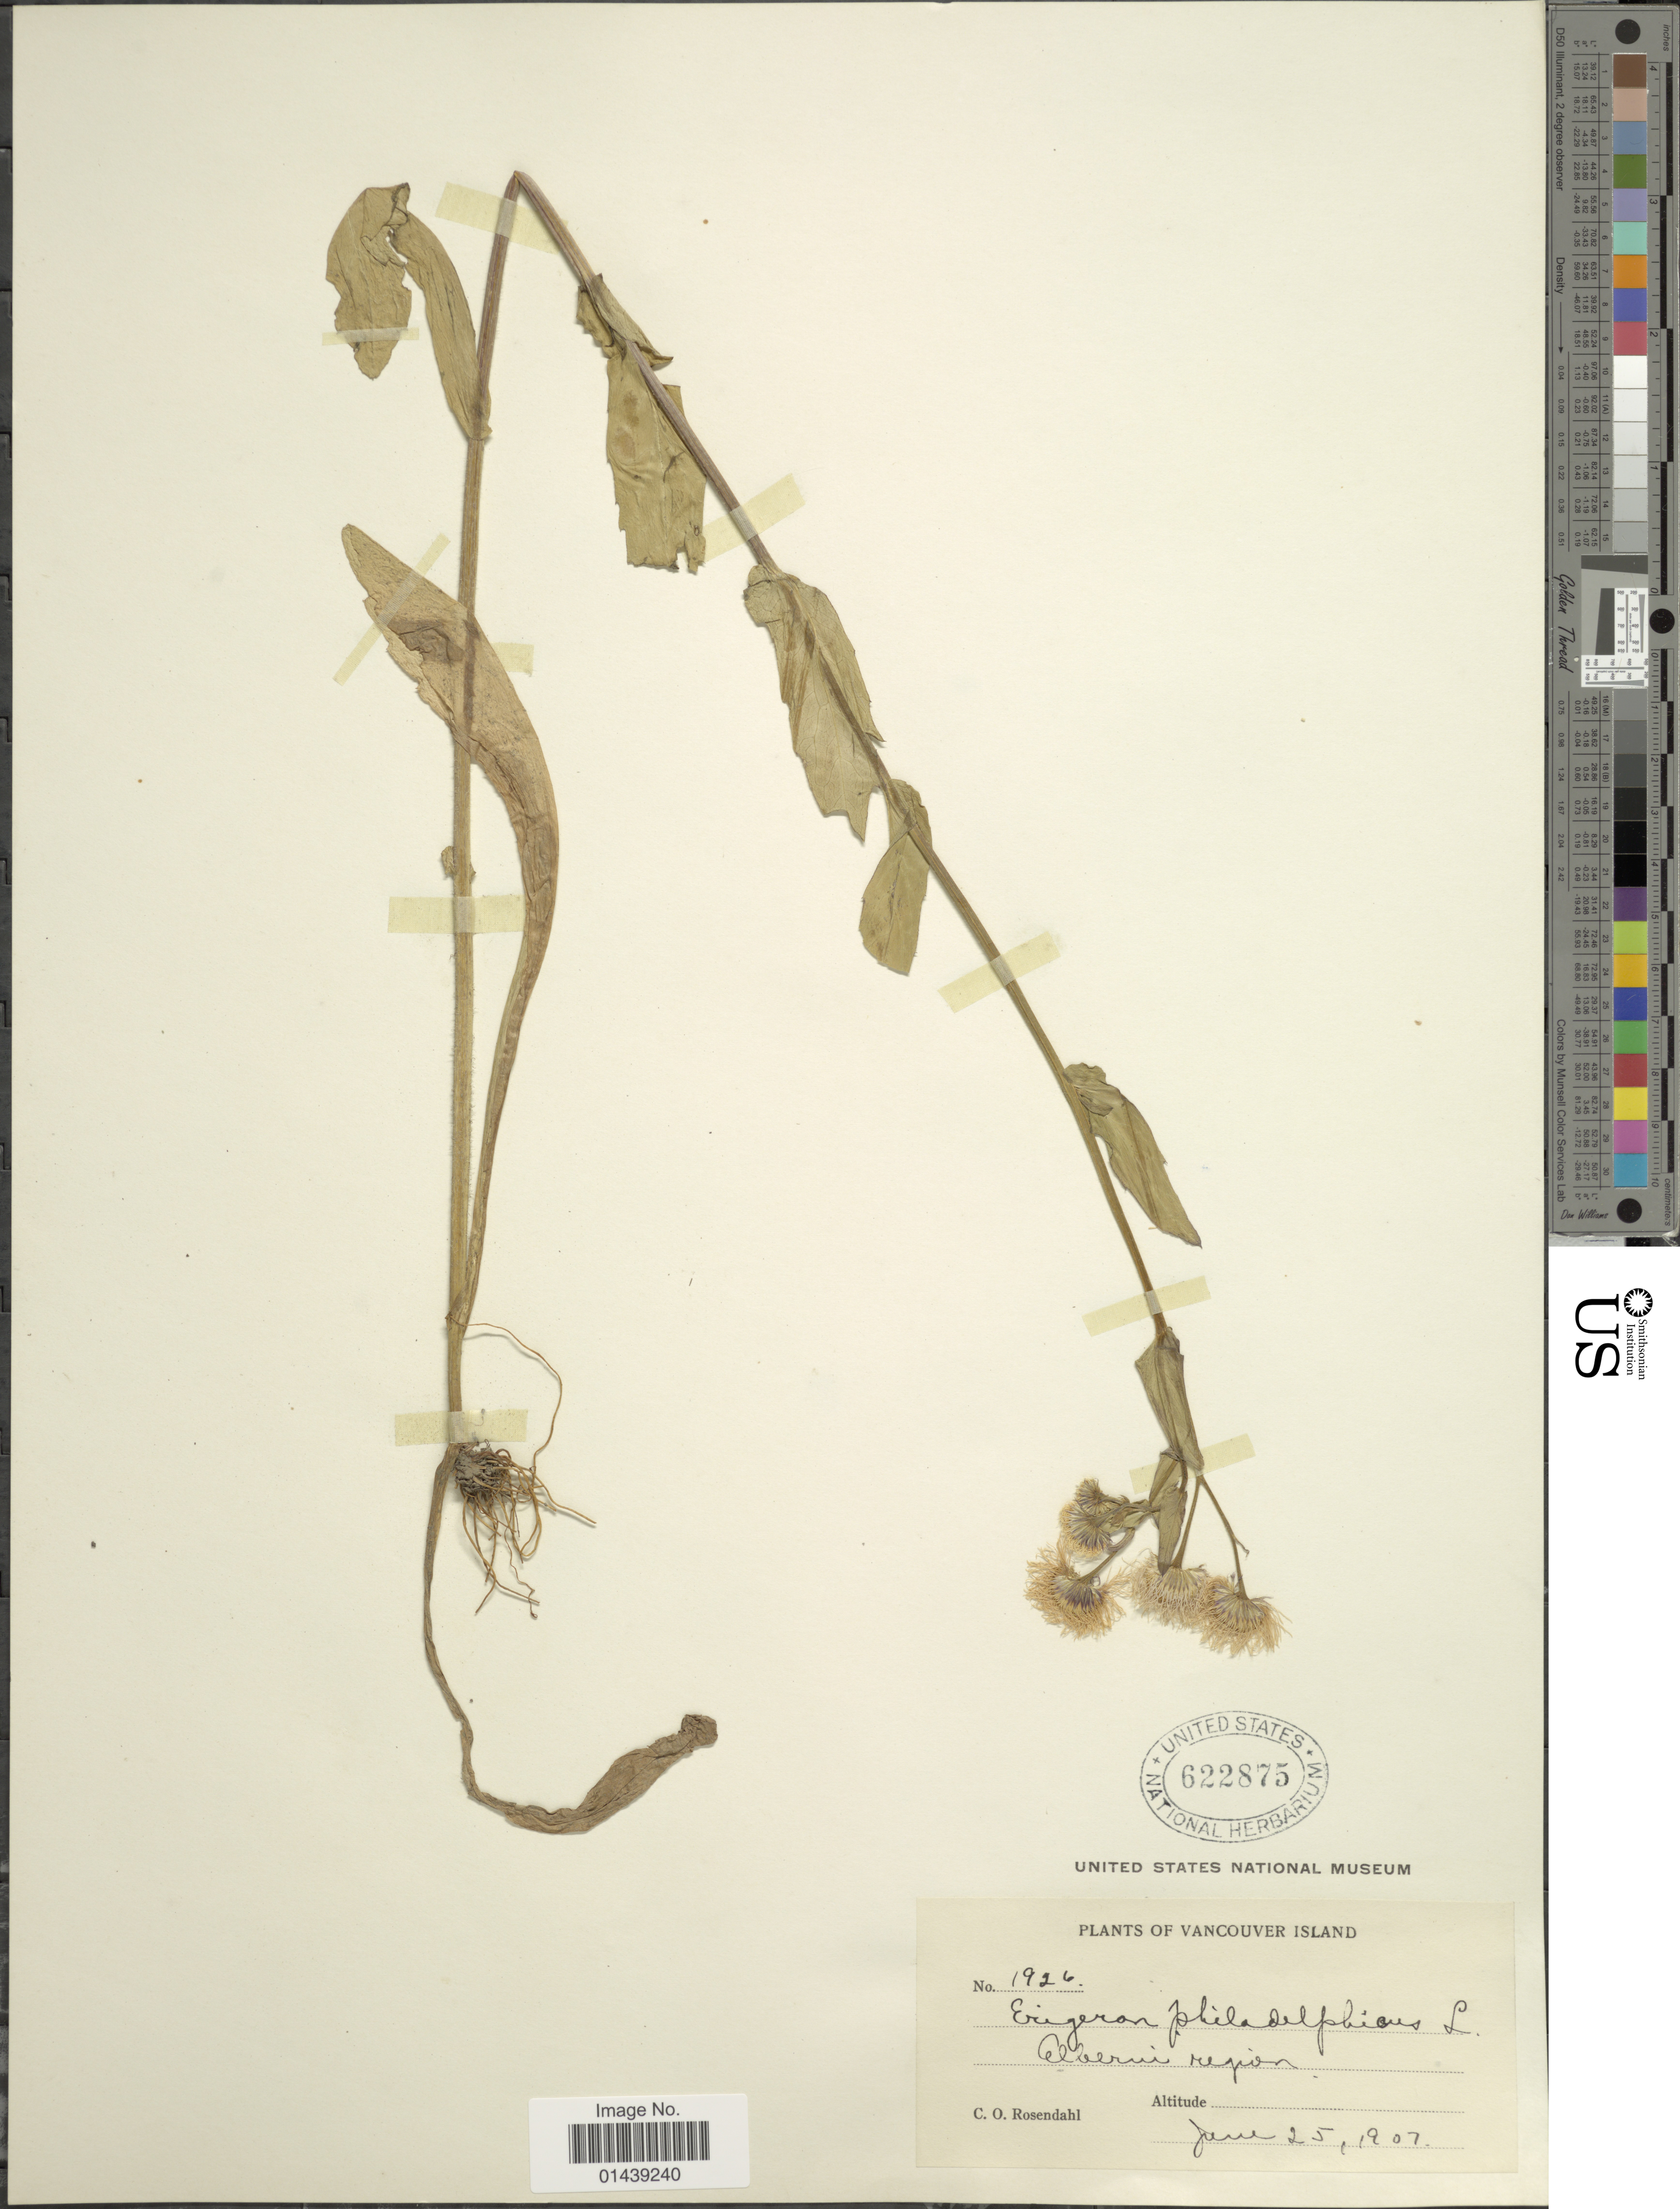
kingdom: Plantae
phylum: Tracheophyta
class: Magnoliopsida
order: Asterales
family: Asteraceae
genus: Erigeron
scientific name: Erigeron philadelphicus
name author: L.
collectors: C. O. Rosendahl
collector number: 1926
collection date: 1907-06-25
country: Canada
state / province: British Columbia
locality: Vancouver Island. Elberni region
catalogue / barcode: US 622875